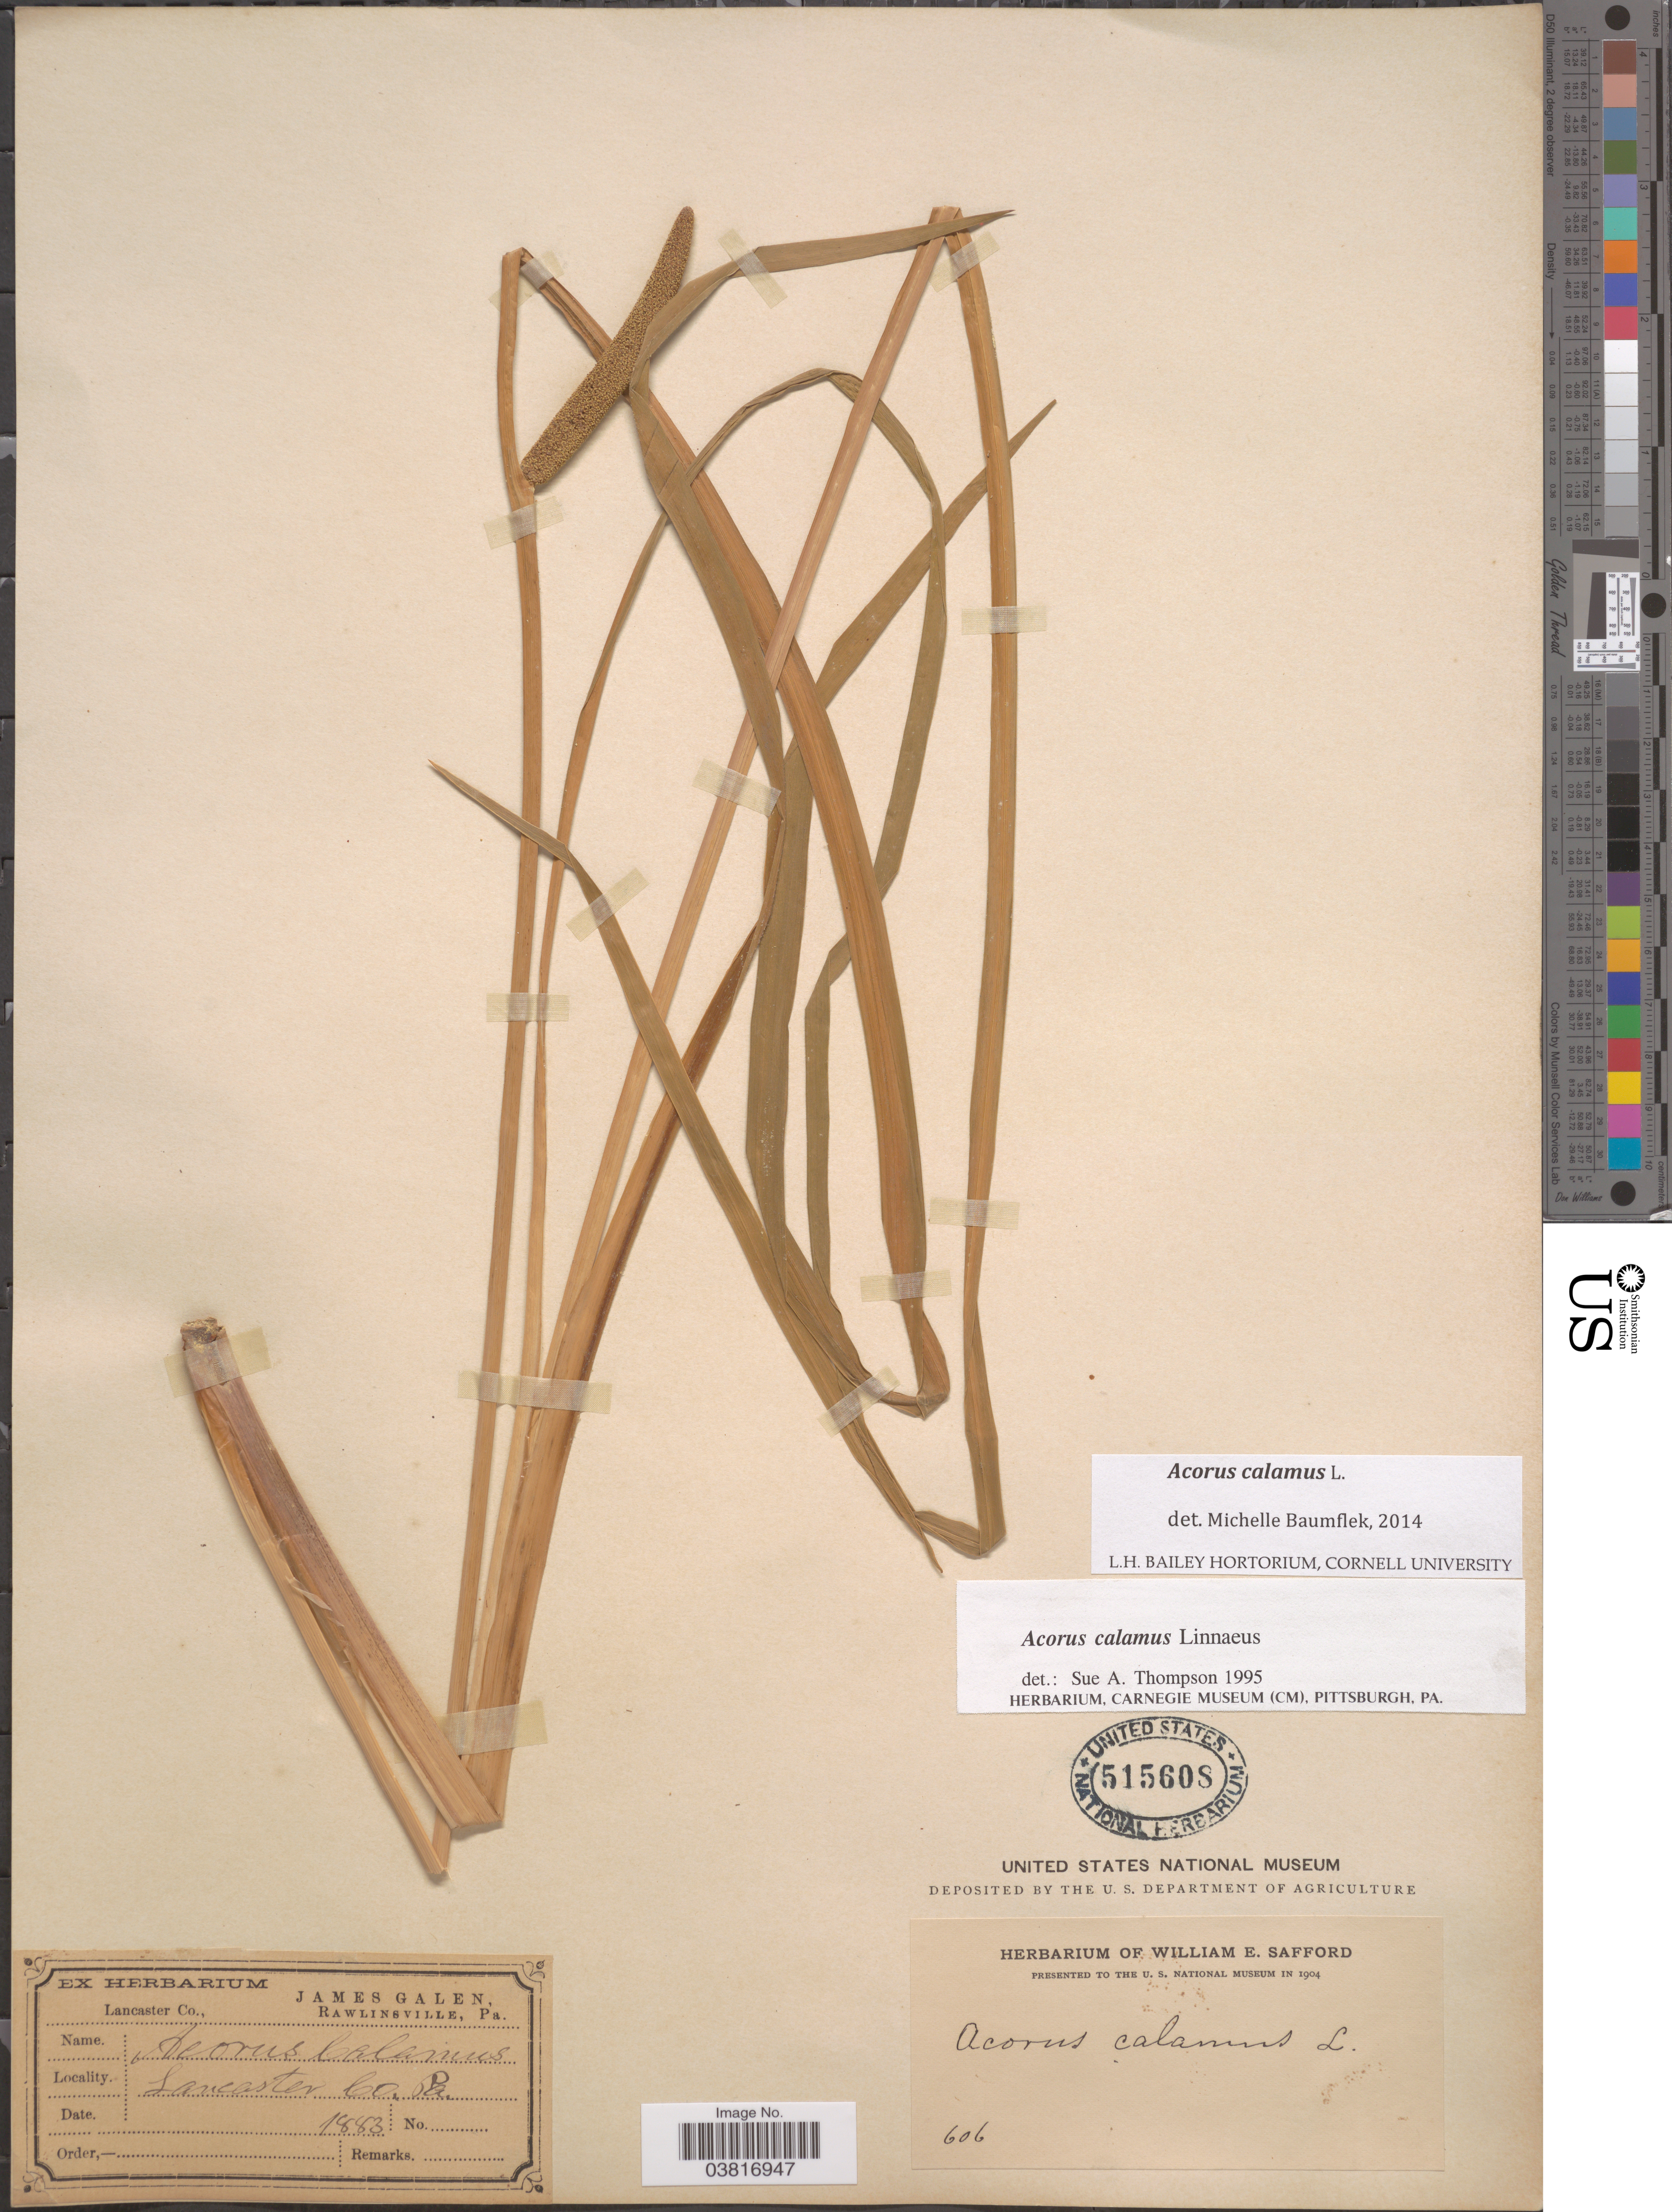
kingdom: Plantae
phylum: Tracheophyta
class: Liliopsida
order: Acorales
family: Acoraceae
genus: Acorus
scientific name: Acorus calamus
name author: L.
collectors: J. Galen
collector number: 606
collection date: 1883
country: United States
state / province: Pennsylvania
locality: Lancaster Co.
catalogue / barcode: US 515608